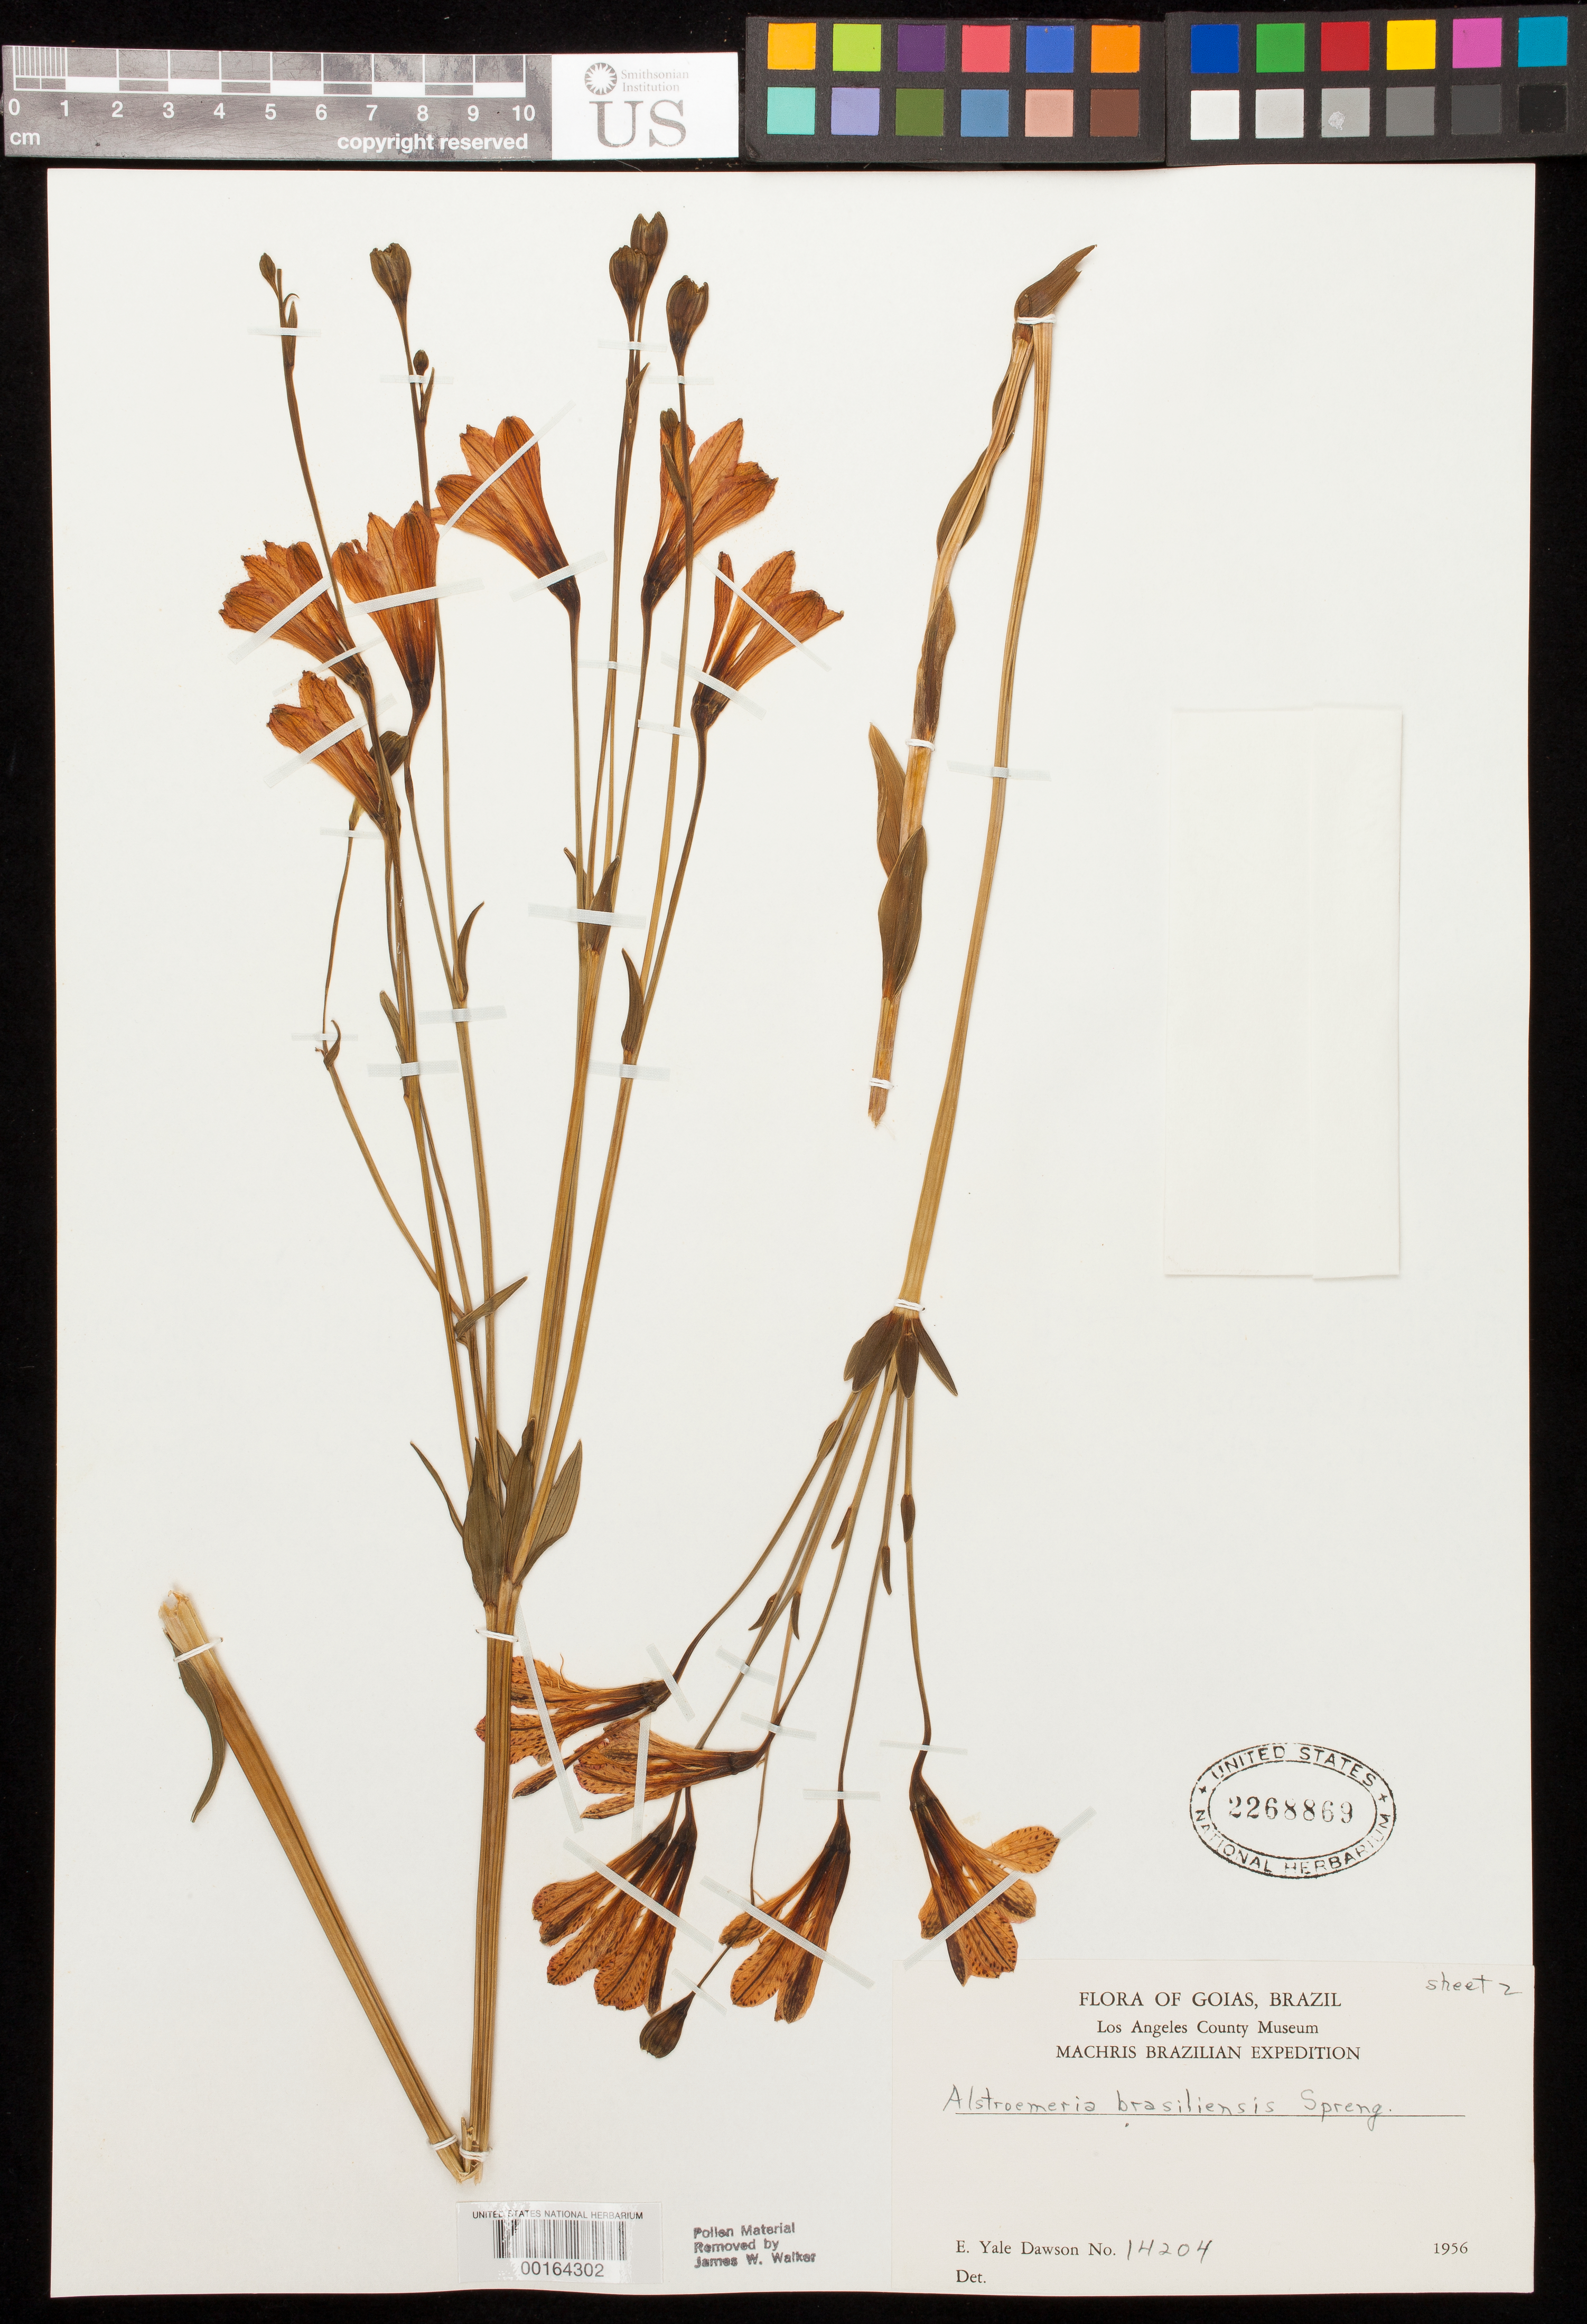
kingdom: Plantae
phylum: Tracheophyta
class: Liliopsida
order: Liliales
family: Alstroemeriaceae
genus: Alstroemeria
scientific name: Alstroemeria brasiliensis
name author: Spreng.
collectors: E. Y. Dawson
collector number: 14204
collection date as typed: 14 Apr 1956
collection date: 1956-04-14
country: Brazil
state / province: Goiás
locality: Region of the chapada dos veadeiros; 20 km n of sao joao da alianca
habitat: Open grassland and marginal cerrado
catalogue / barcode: US 2268869